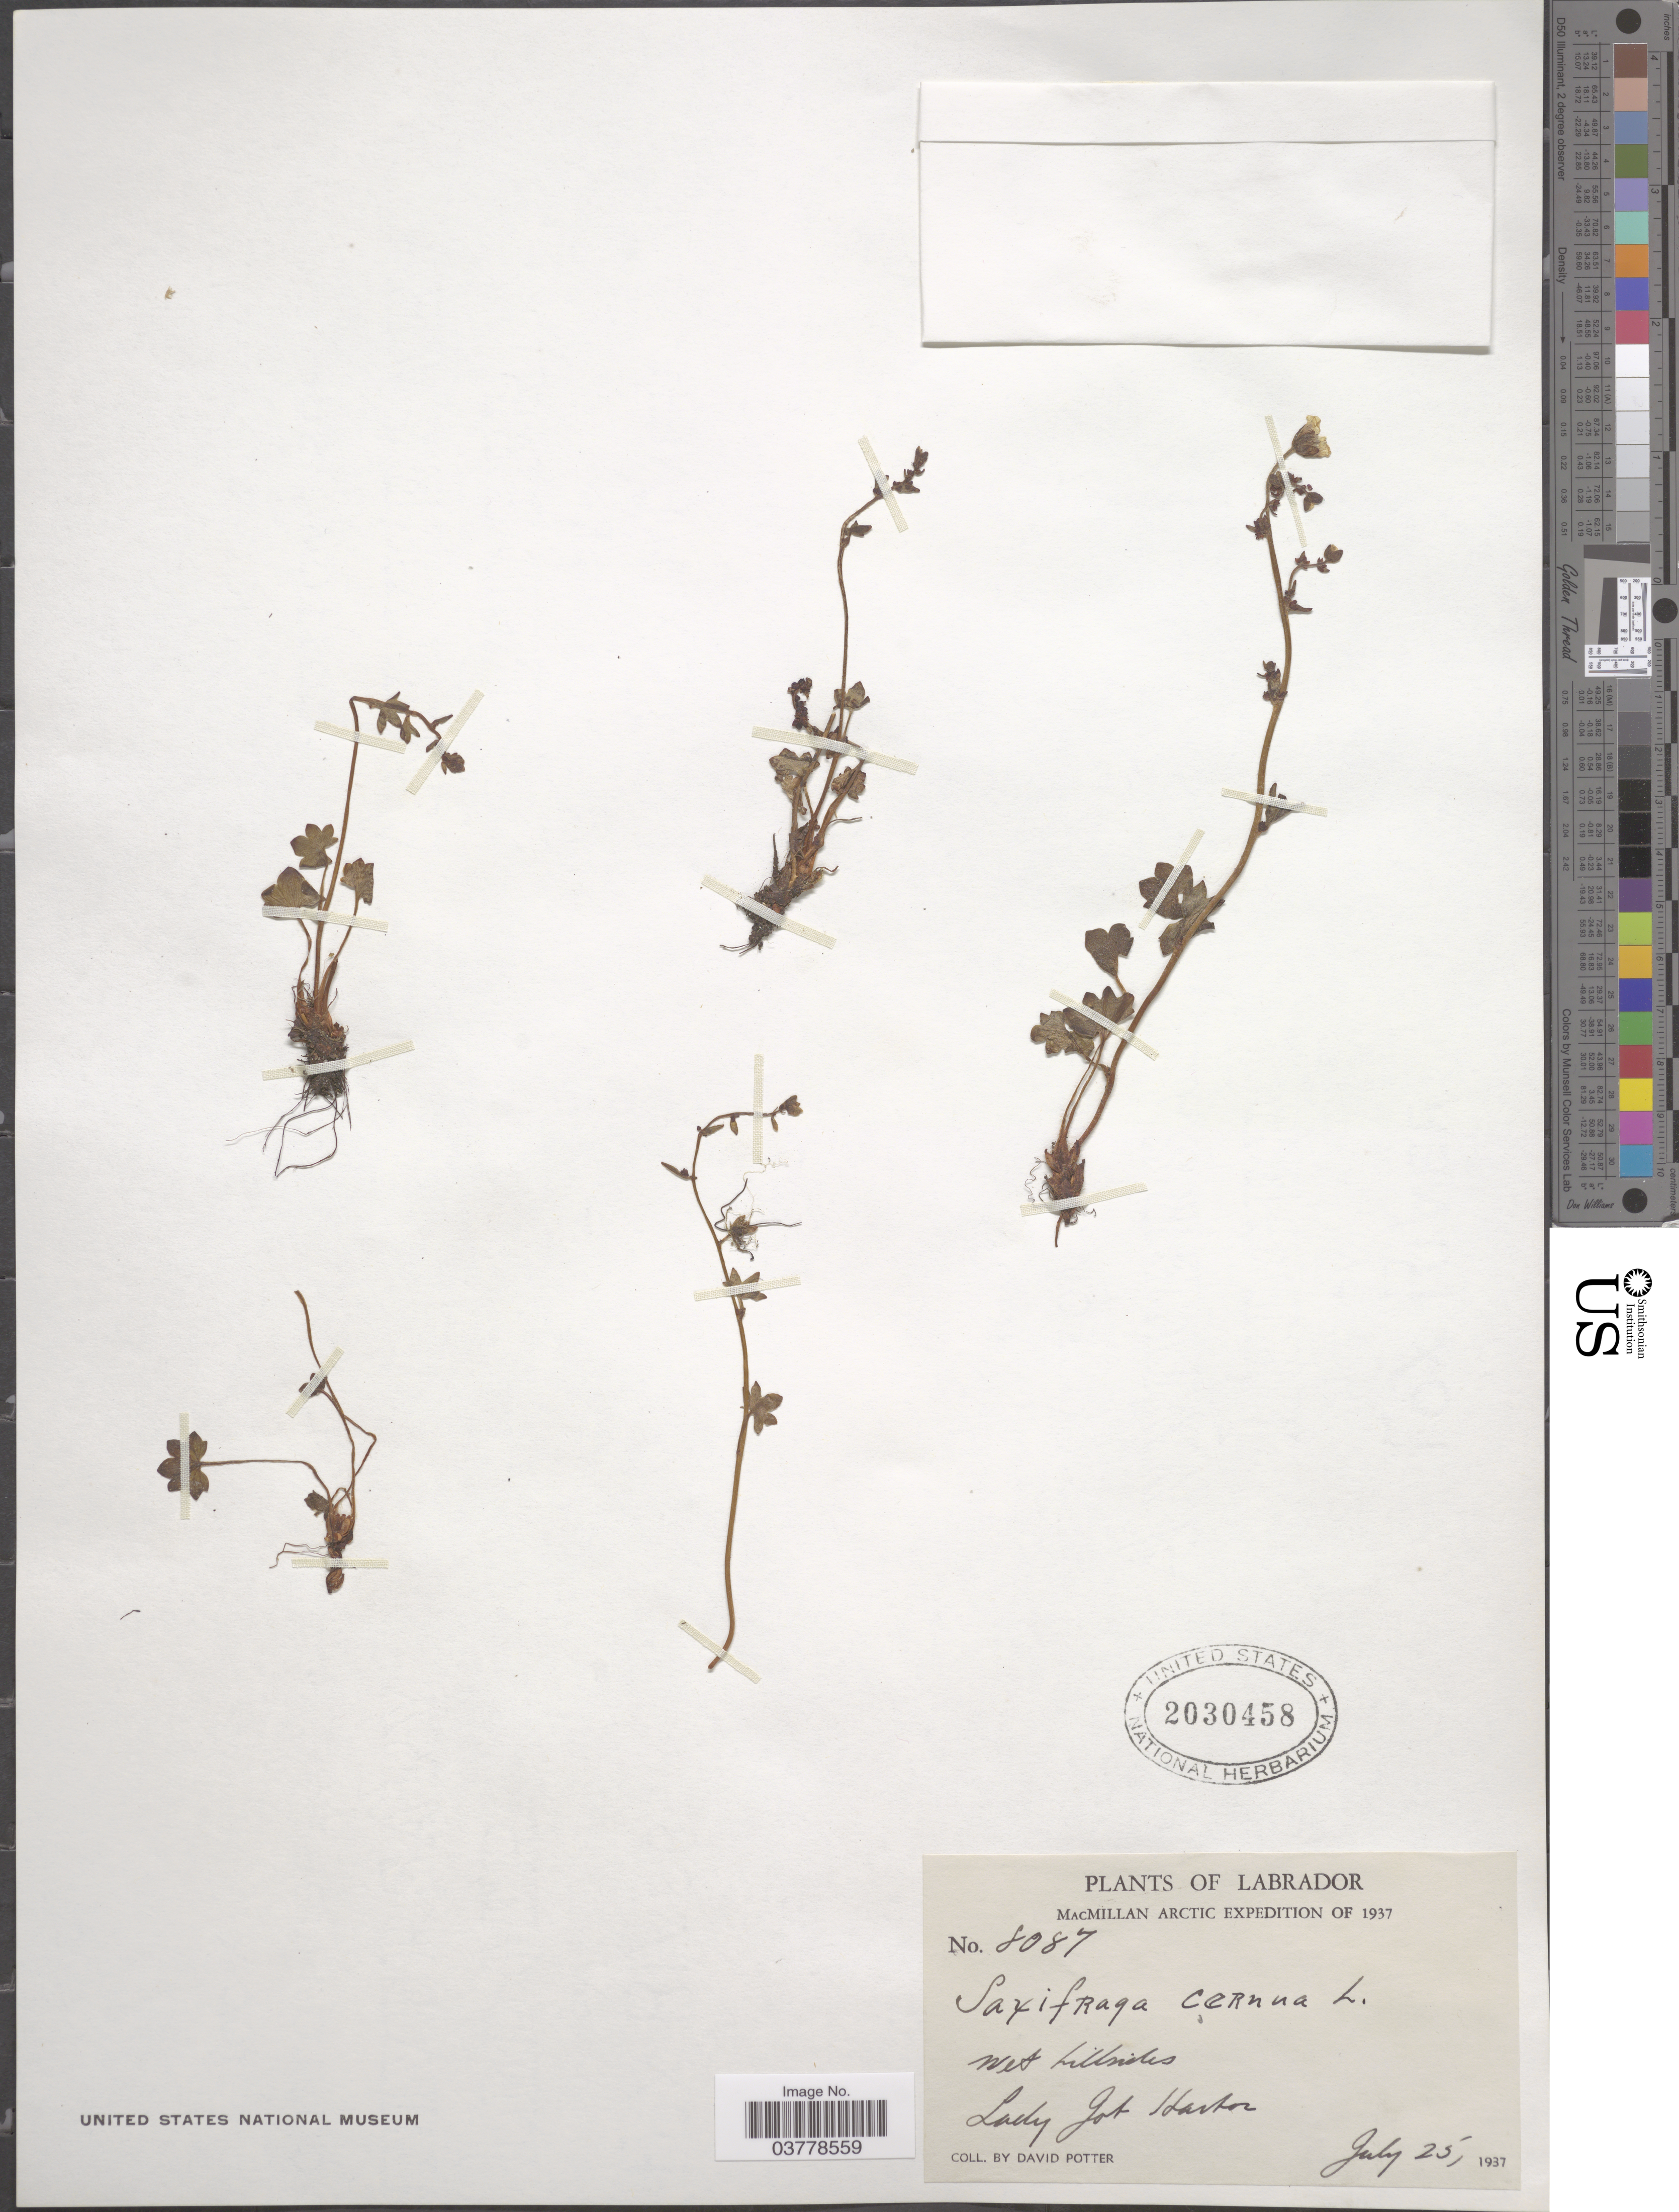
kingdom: Plantae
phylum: Tracheophyta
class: Magnoliopsida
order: Saxifragales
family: Saxifragaceae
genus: Saxifraga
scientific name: Saxifraga cernua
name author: L.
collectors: D. Potter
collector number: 8087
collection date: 1937-07-25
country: Canada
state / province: Newfoundland and Labrador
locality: Labrador. Lady Job Harbor.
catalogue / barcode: US 2030458